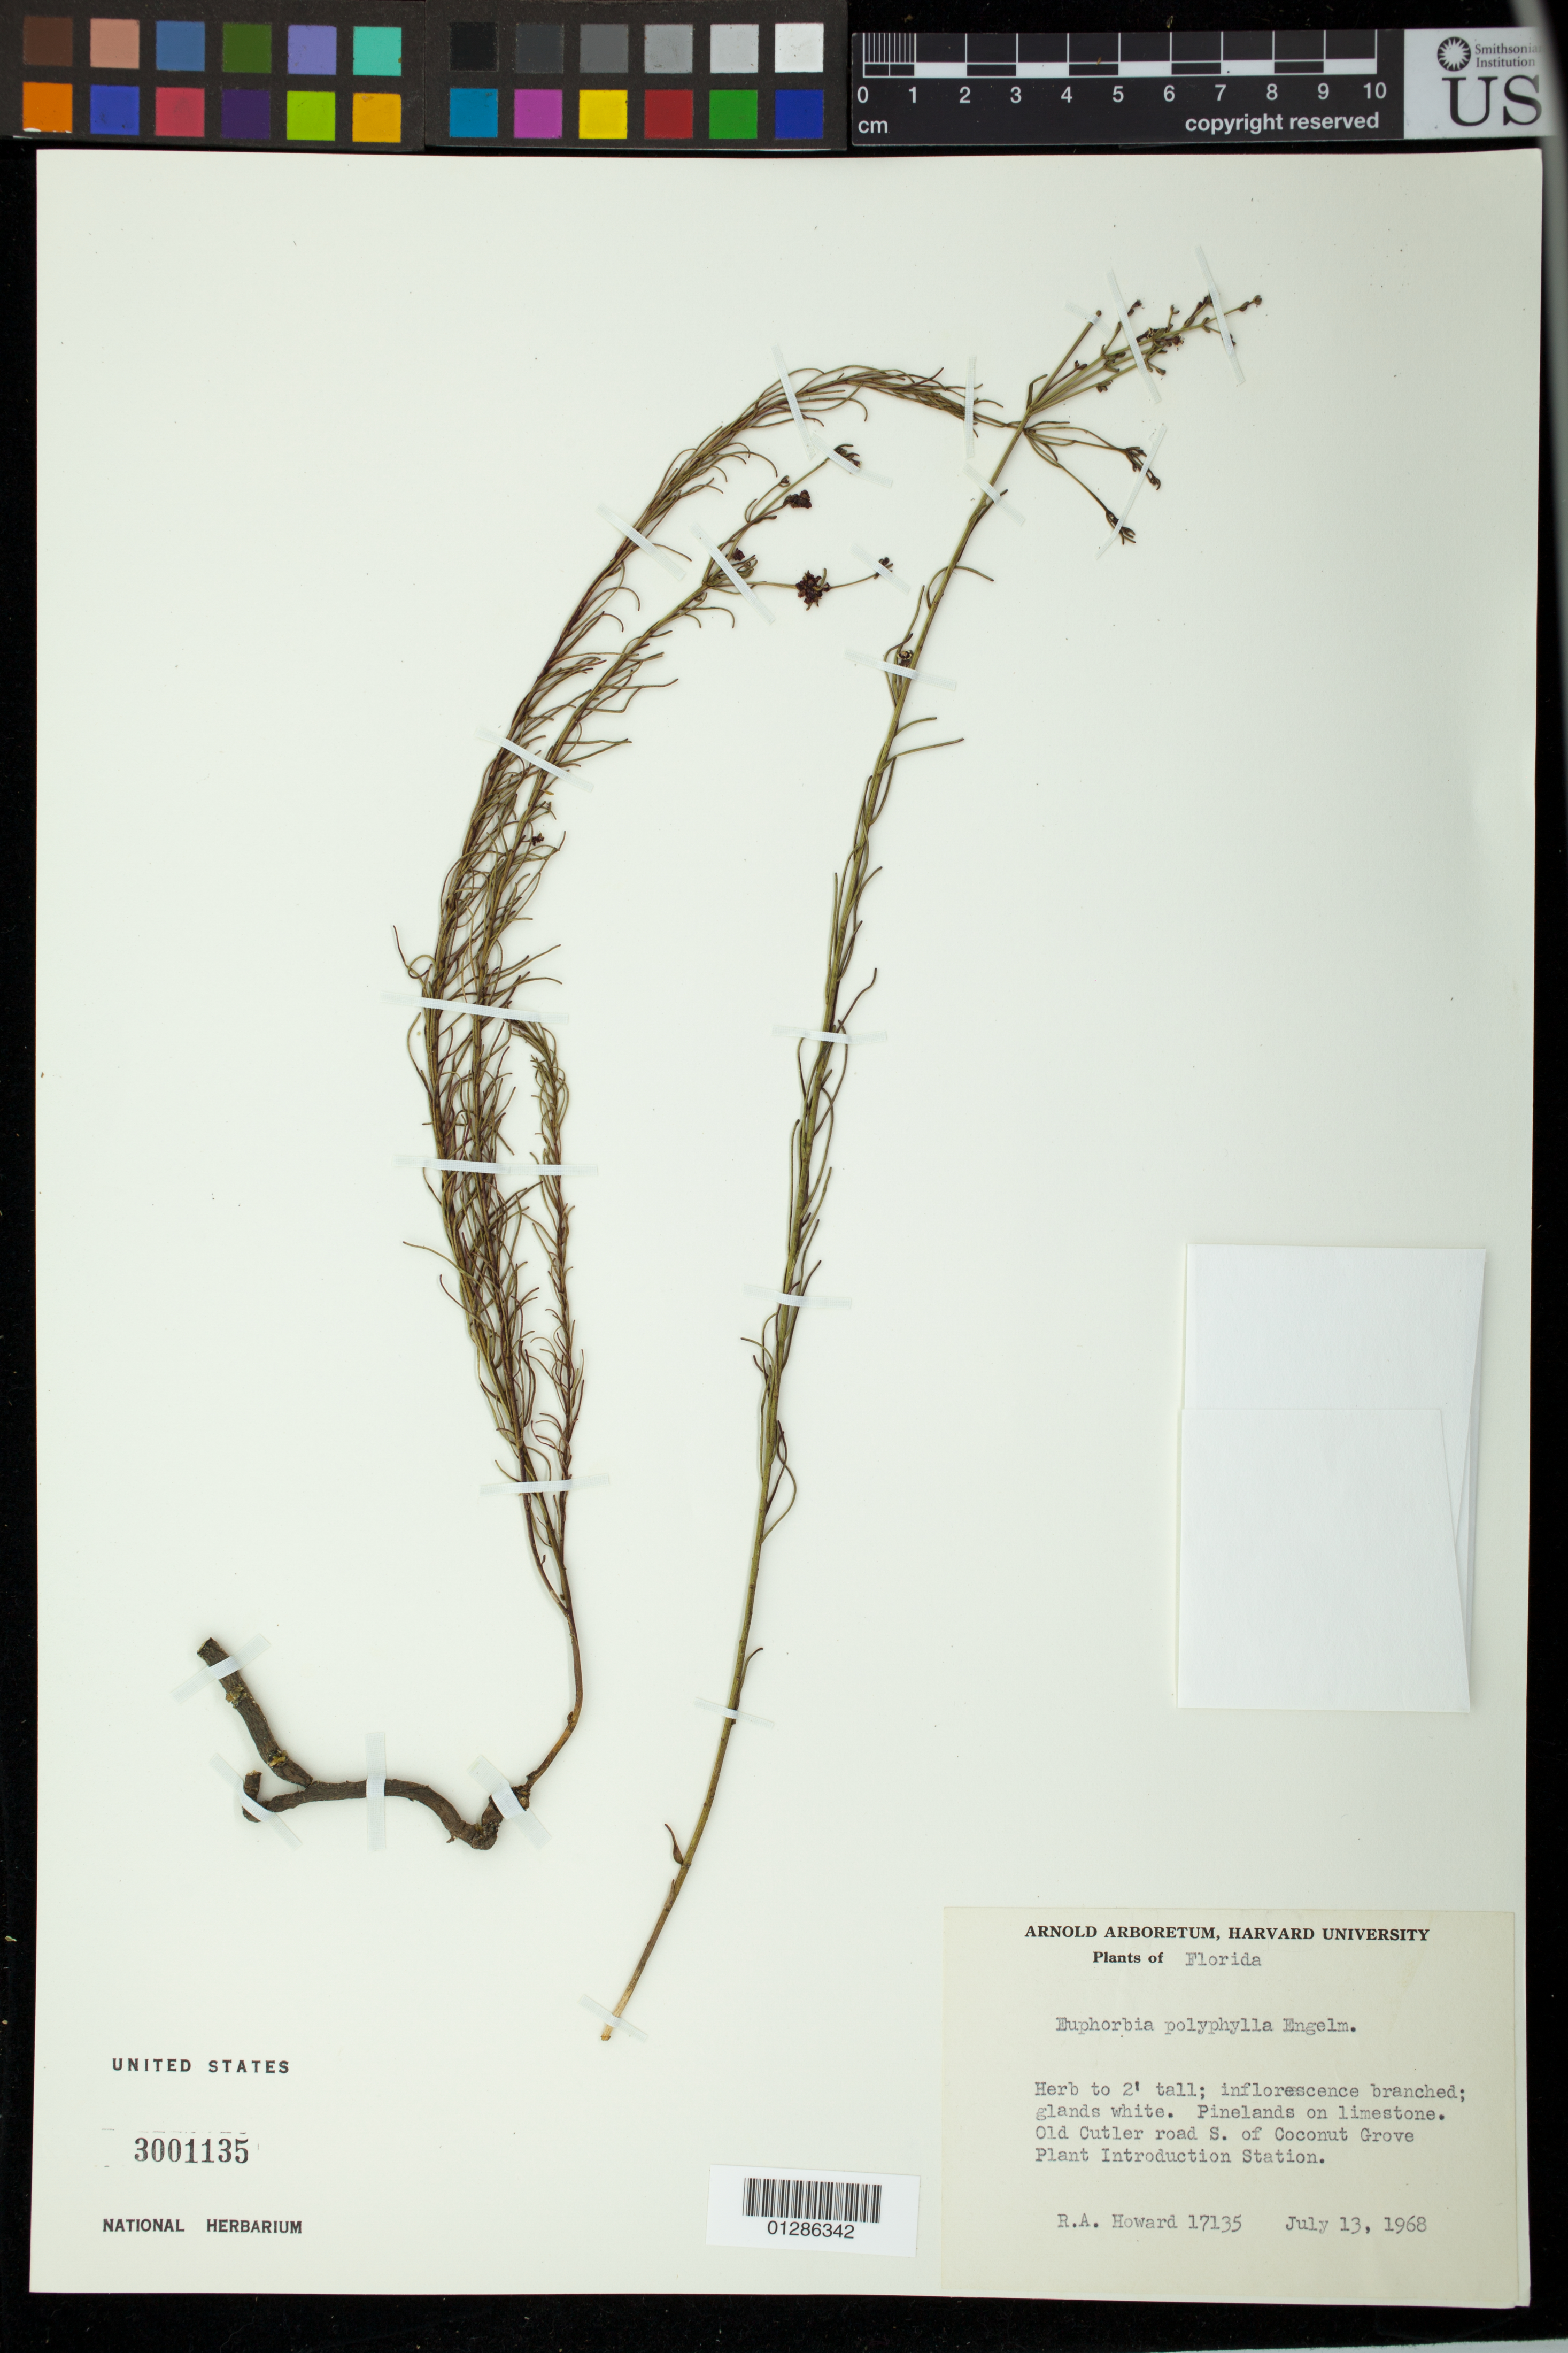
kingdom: Plantae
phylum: Tracheophyta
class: Magnoliopsida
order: Malpighiales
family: Euphorbiaceae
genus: Euphorbia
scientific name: Euphorbia polyphylla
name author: Engelm. ex Holz.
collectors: R. A. Howard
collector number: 17135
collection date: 1968-07-13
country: United States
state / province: Florida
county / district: Miami-Dade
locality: Old Cutler road S. of Coconut Grove Plant Introduction Station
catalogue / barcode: US 3001135